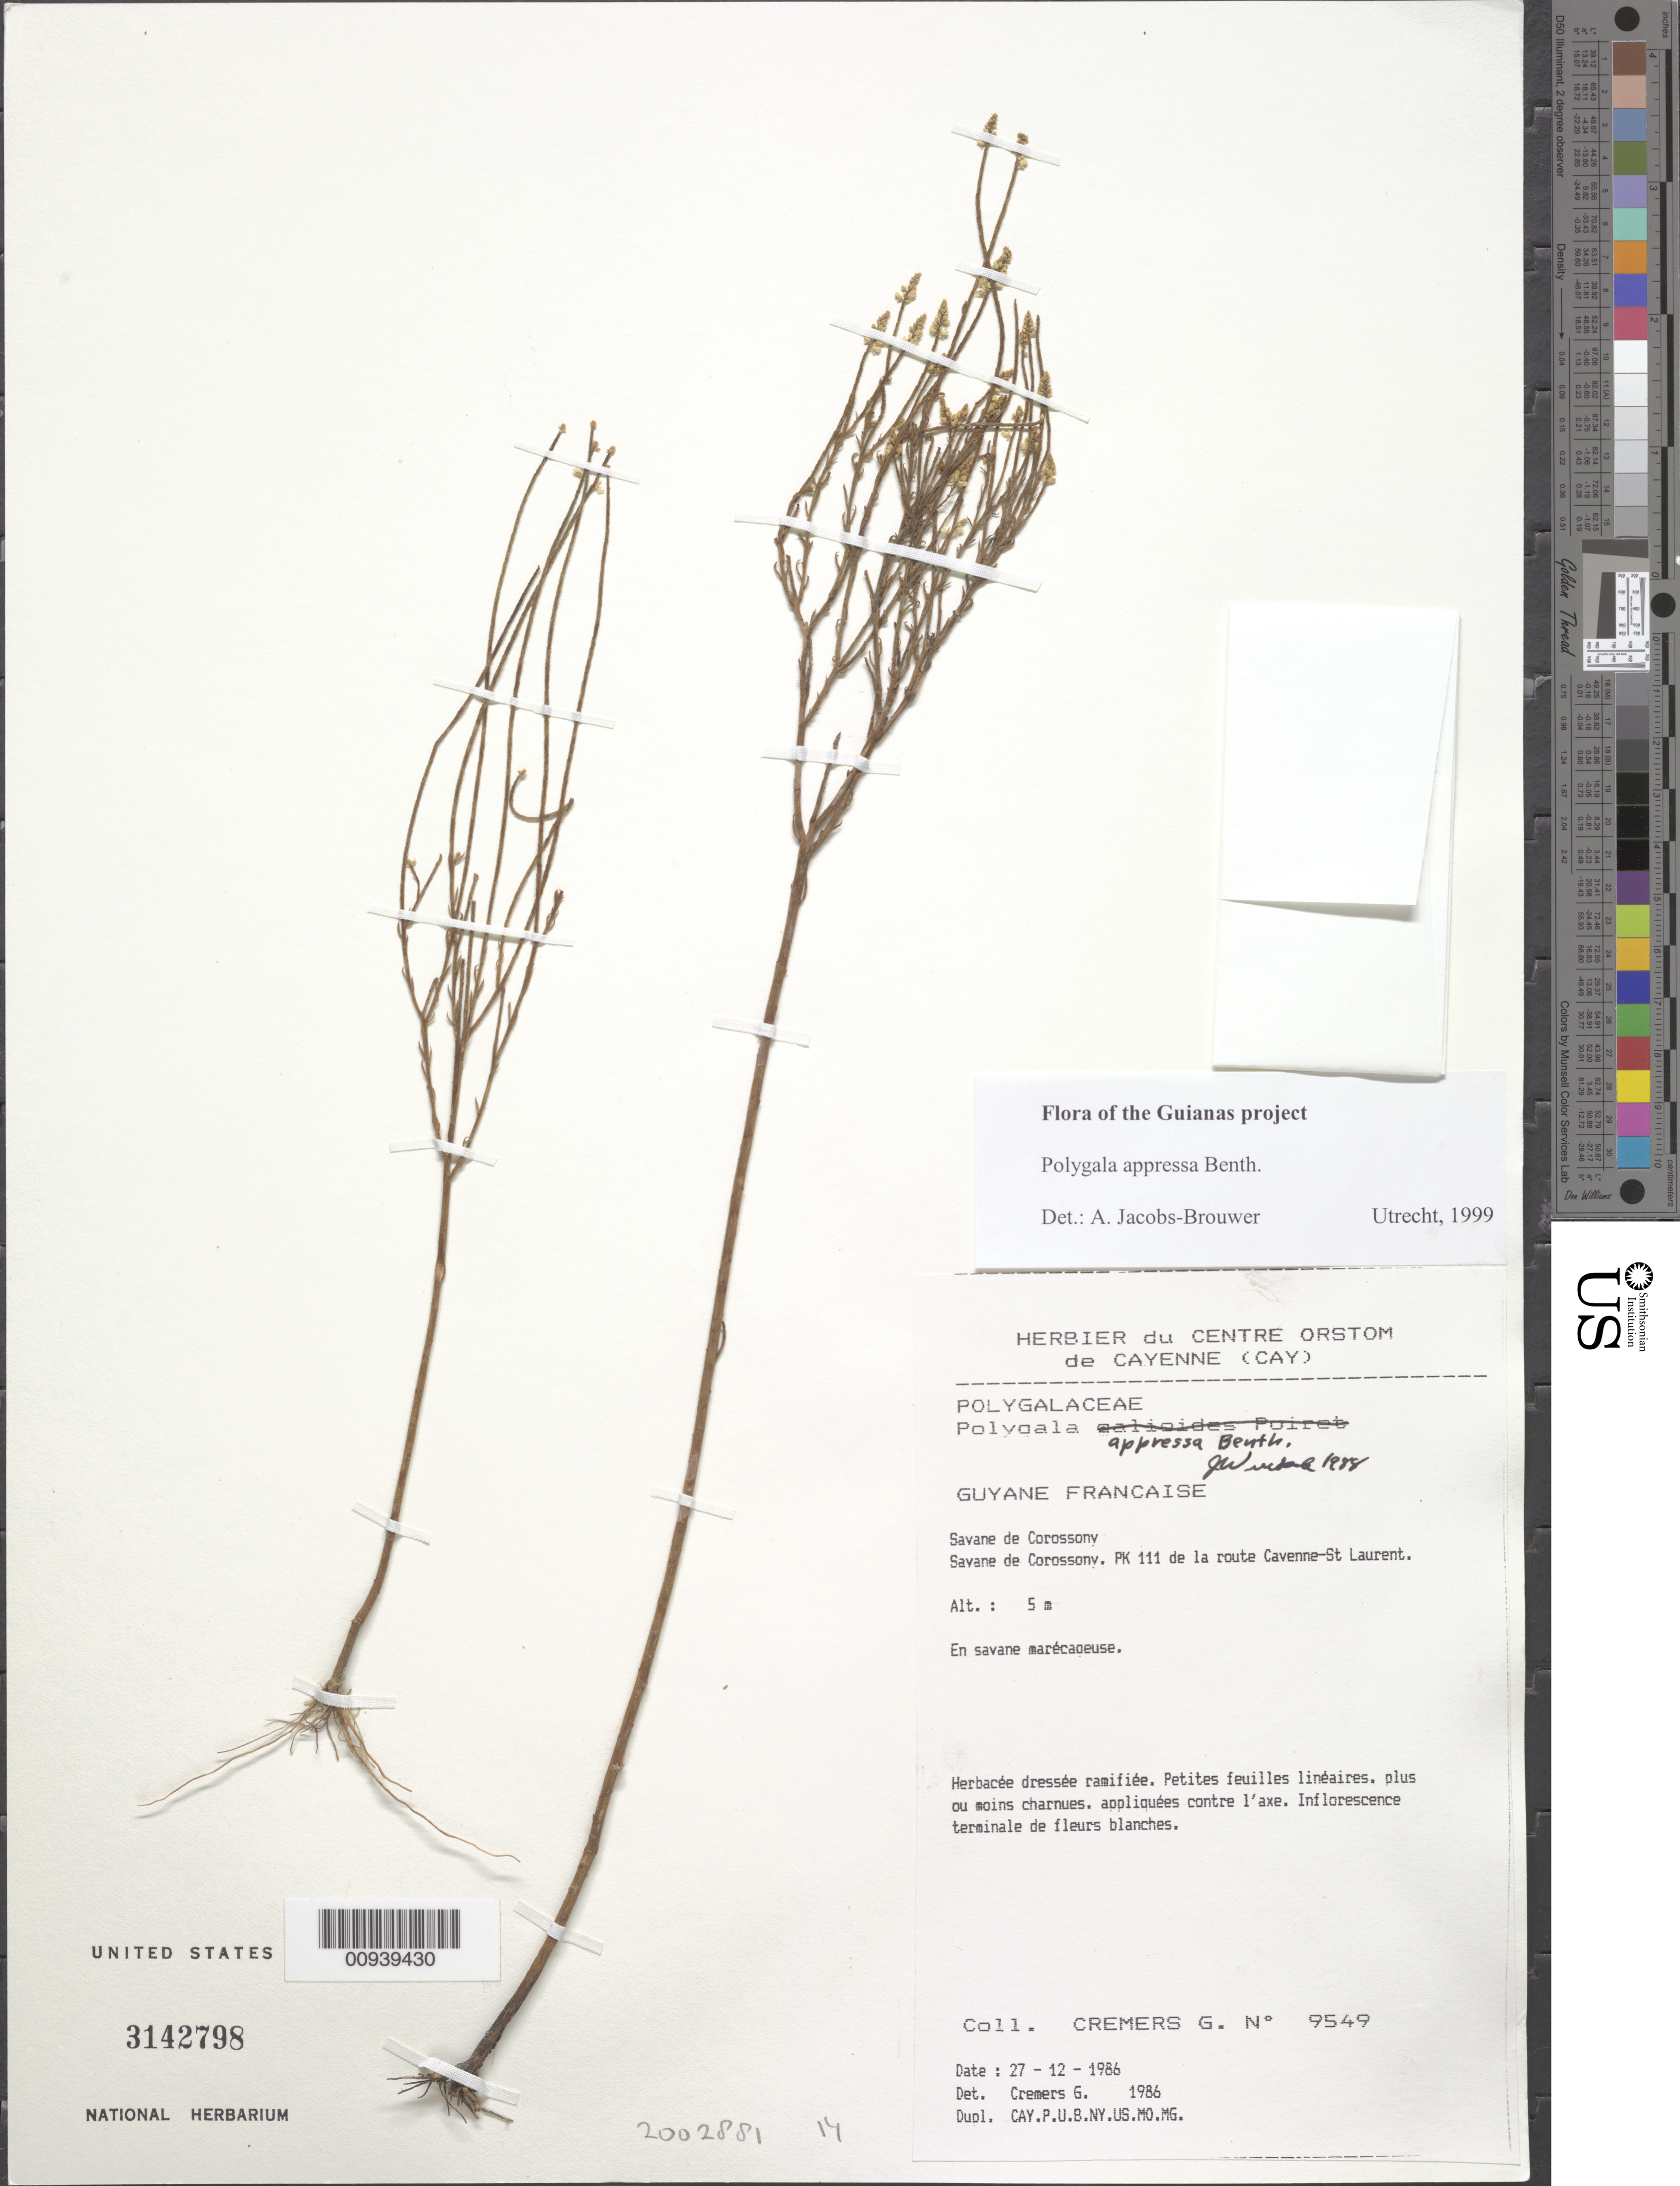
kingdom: Plantae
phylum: Tracheophyta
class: Magnoliopsida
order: Fabales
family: Polygalaceae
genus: Polygala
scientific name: Polygala appressa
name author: Benth.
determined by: Jacobs-Brouwer, A.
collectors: G. Cremers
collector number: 9549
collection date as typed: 27-Dec-86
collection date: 1986-12-27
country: French Guiana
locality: Savane de Corossony, PK 111 de la route Cayenne-St. Laurent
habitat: Savane marecageuse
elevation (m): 5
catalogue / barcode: US 3142798